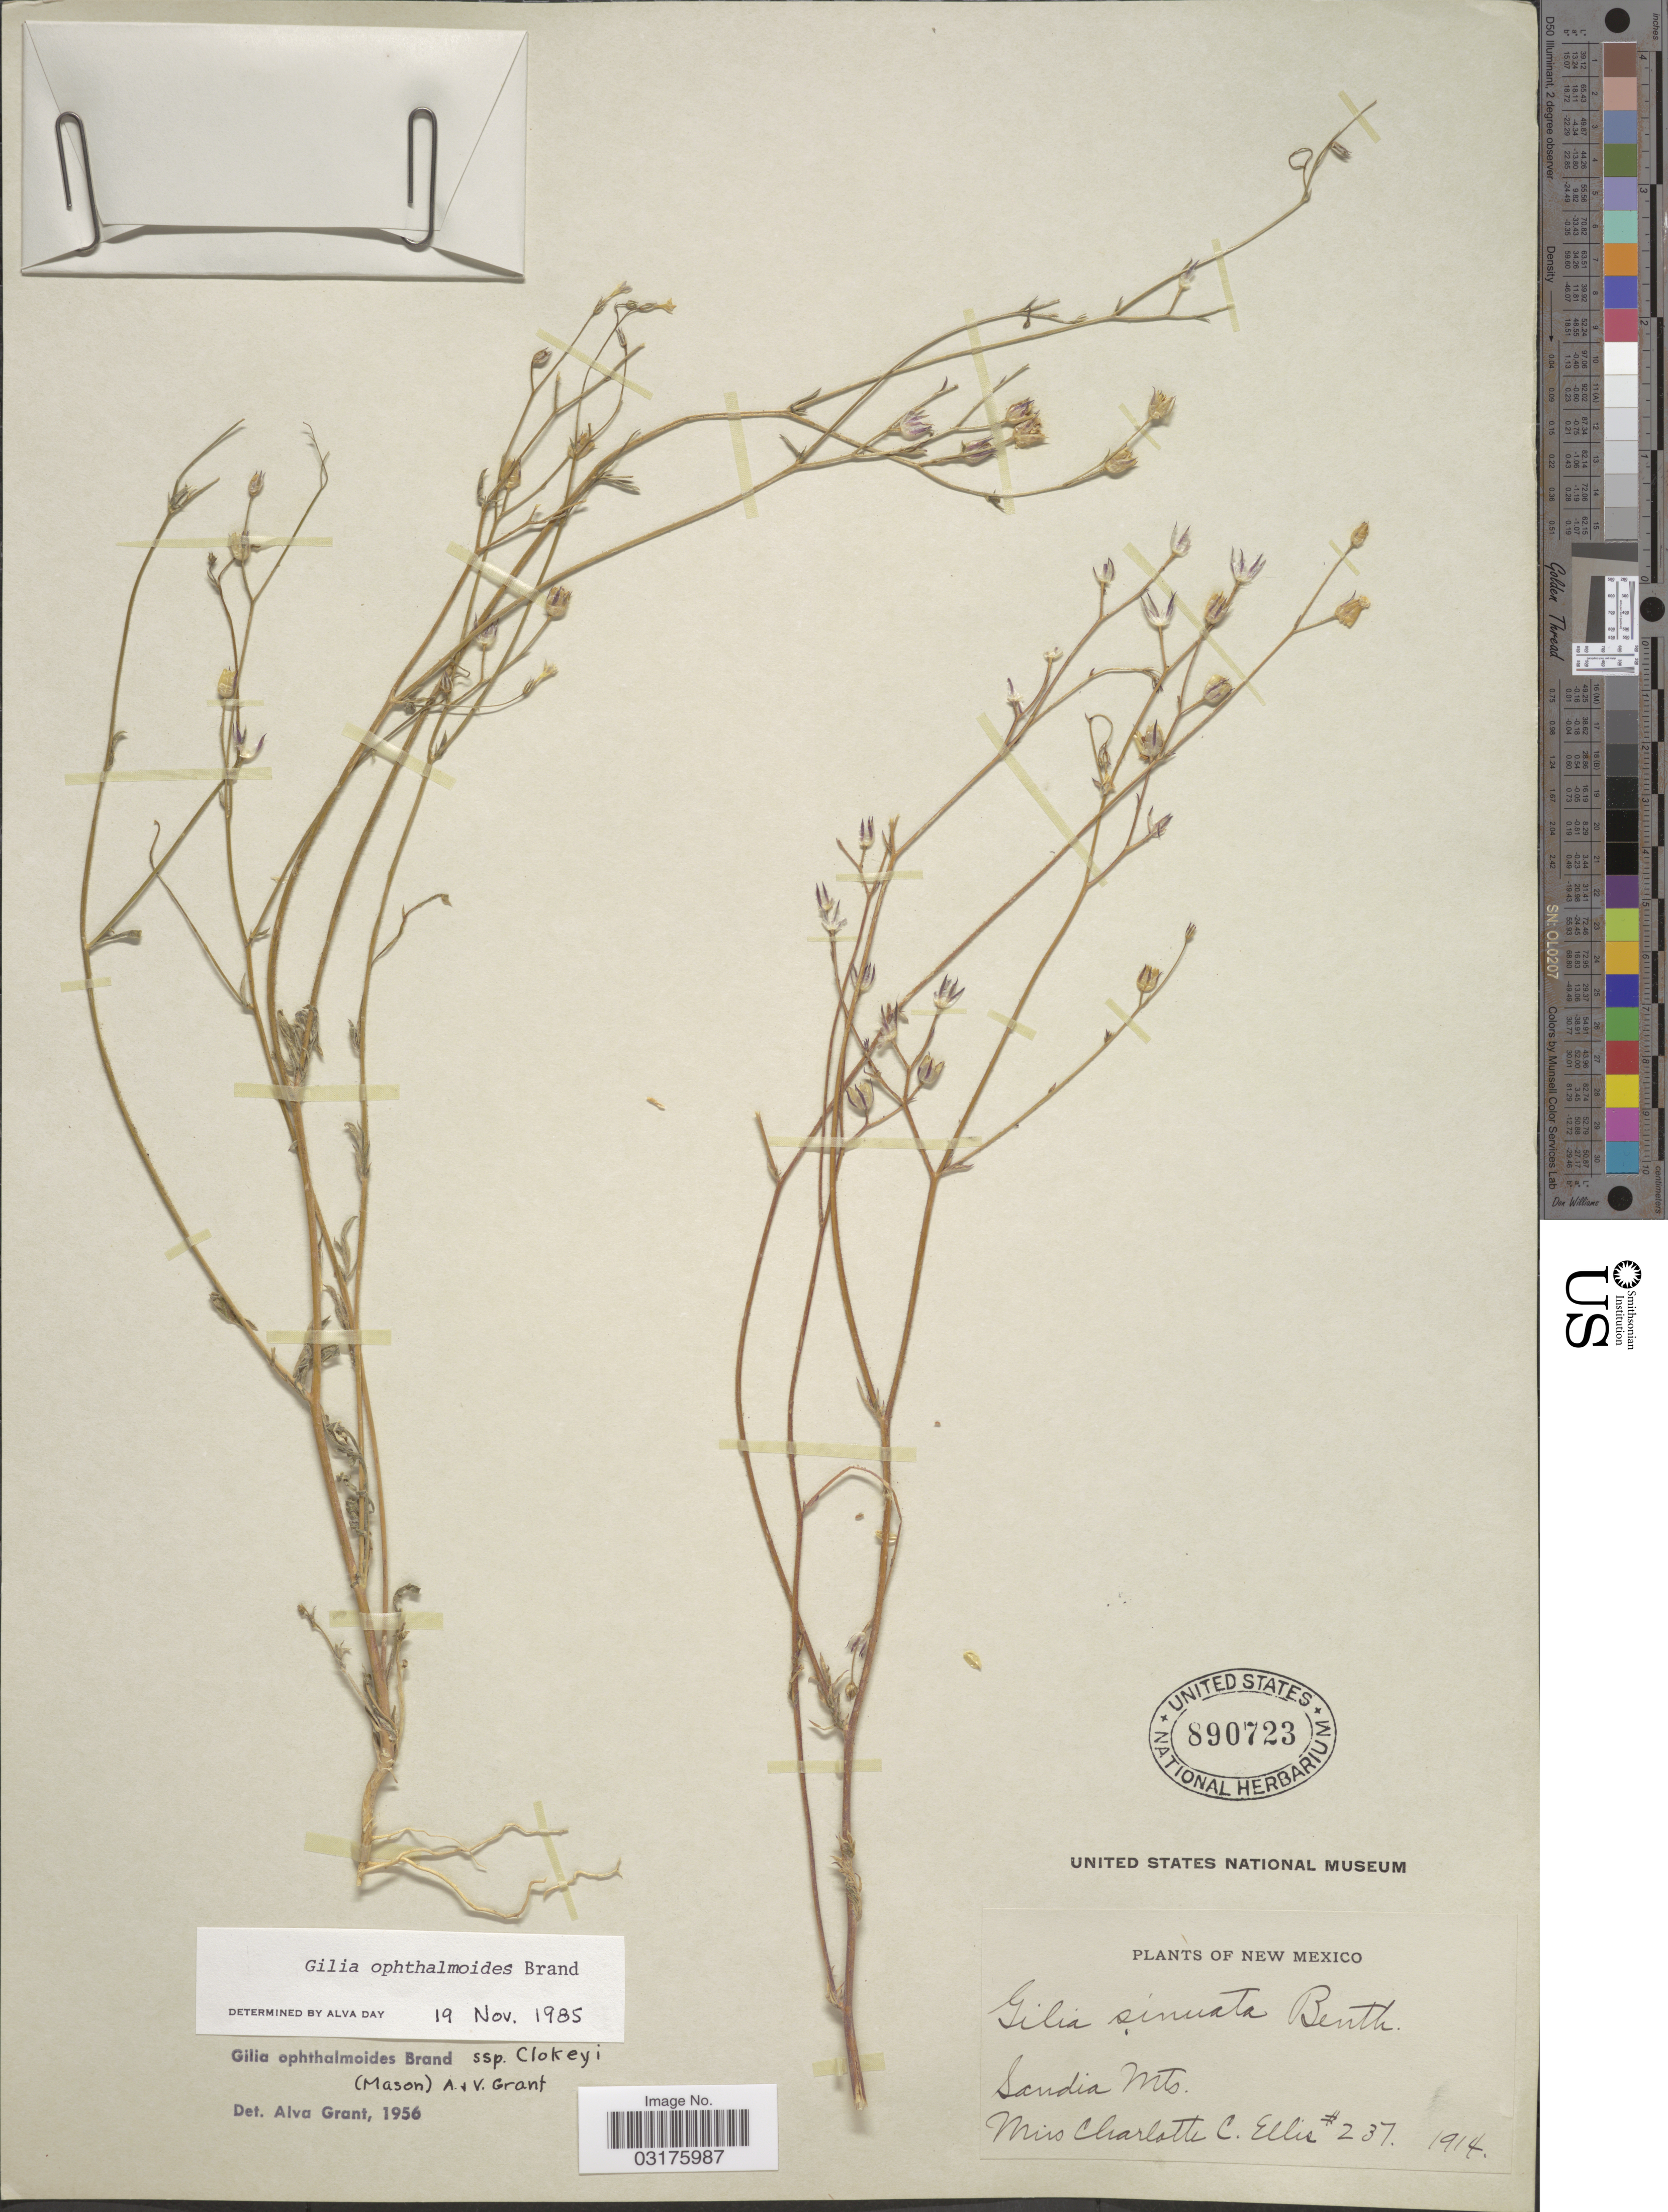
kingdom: Plantae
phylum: Tracheophyta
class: Magnoliopsida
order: Ericales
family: Polemoniaceae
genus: Gilia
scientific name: Gilia ophthalmoides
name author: Brand in Engl.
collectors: C. C. Ellis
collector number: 237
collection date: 1914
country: United States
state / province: New Mexico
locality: Sandia Mts.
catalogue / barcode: US 890723